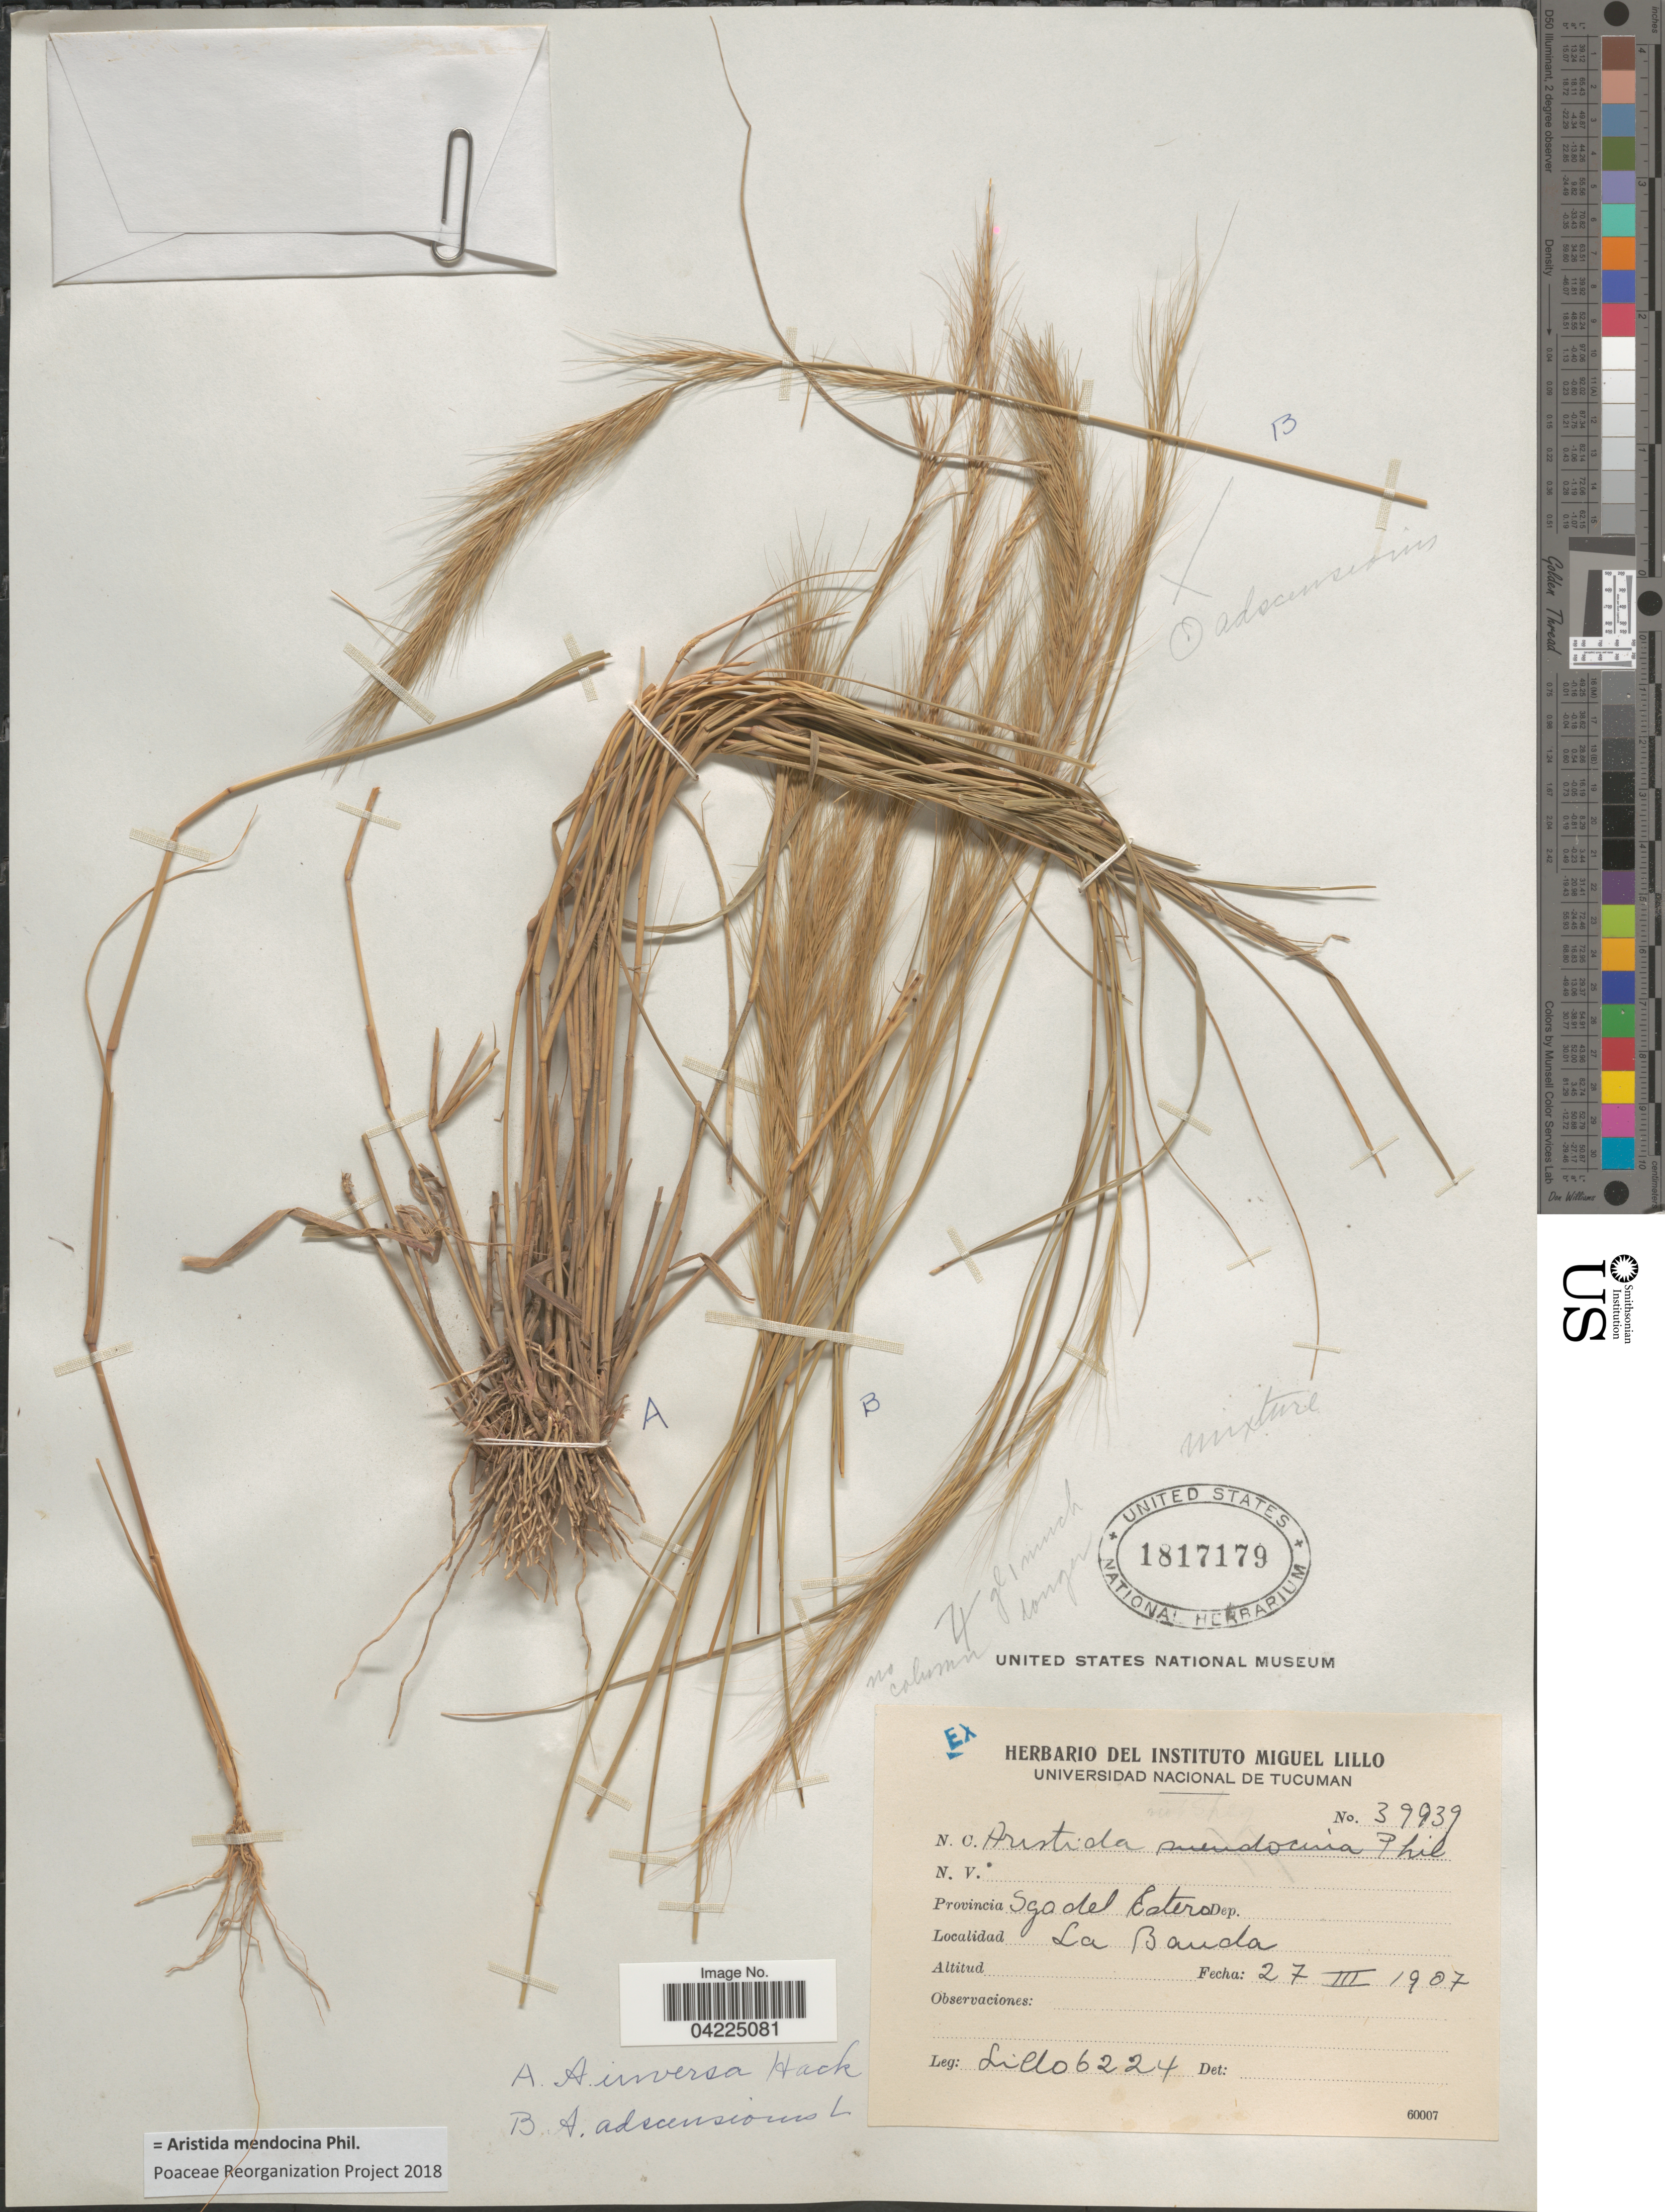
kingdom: Plantae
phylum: Tracheophyta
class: Liliopsida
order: Poales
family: Poaceae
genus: Aristida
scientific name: Aristida mendocina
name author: Phil.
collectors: M. Lillo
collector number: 6224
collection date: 1907-03-27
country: Argentina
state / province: Santiago del Estero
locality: Sgo del Estero, La Bauda.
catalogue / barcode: US 1817179